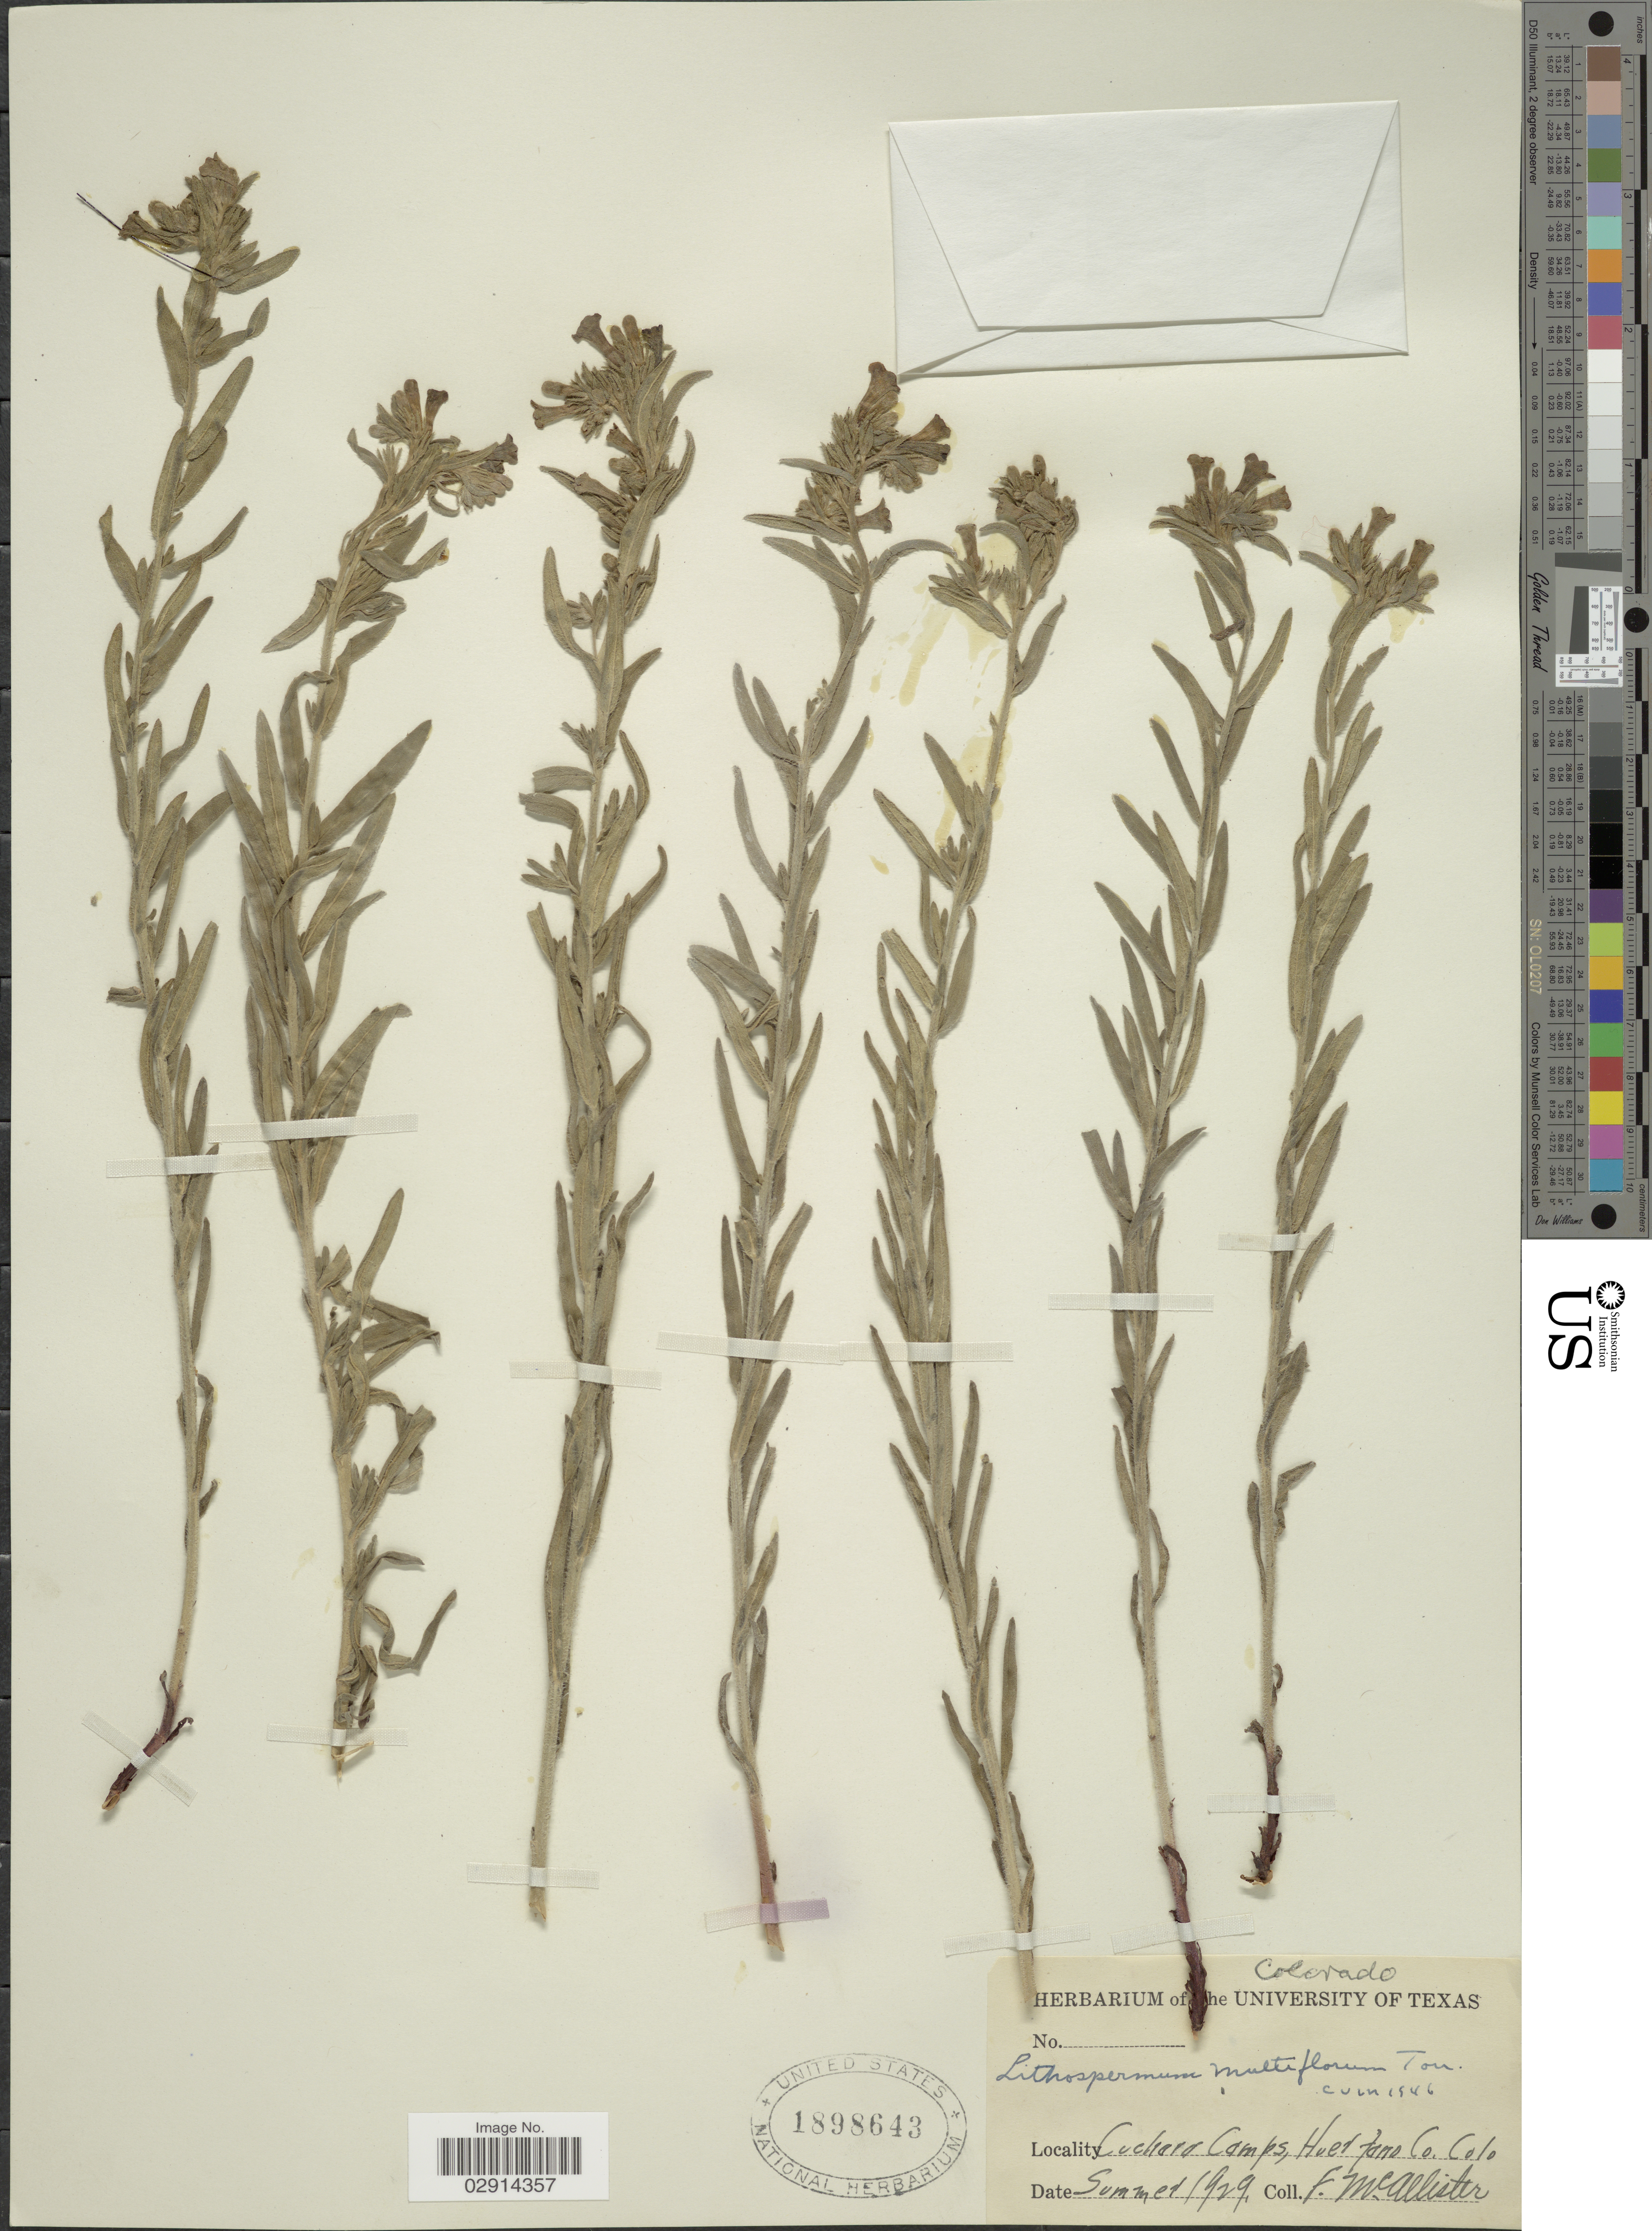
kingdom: Plantae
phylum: Tracheophyta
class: Magnoliopsida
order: Boraginales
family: Boraginaceae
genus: Lithospermum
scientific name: Lithospermum multiflorum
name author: Torr. ex A. Gray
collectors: F. McAllister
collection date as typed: Summer 1929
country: United States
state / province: Colorado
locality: Cuchara Camps, Huerfano Co.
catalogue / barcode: US 1898643